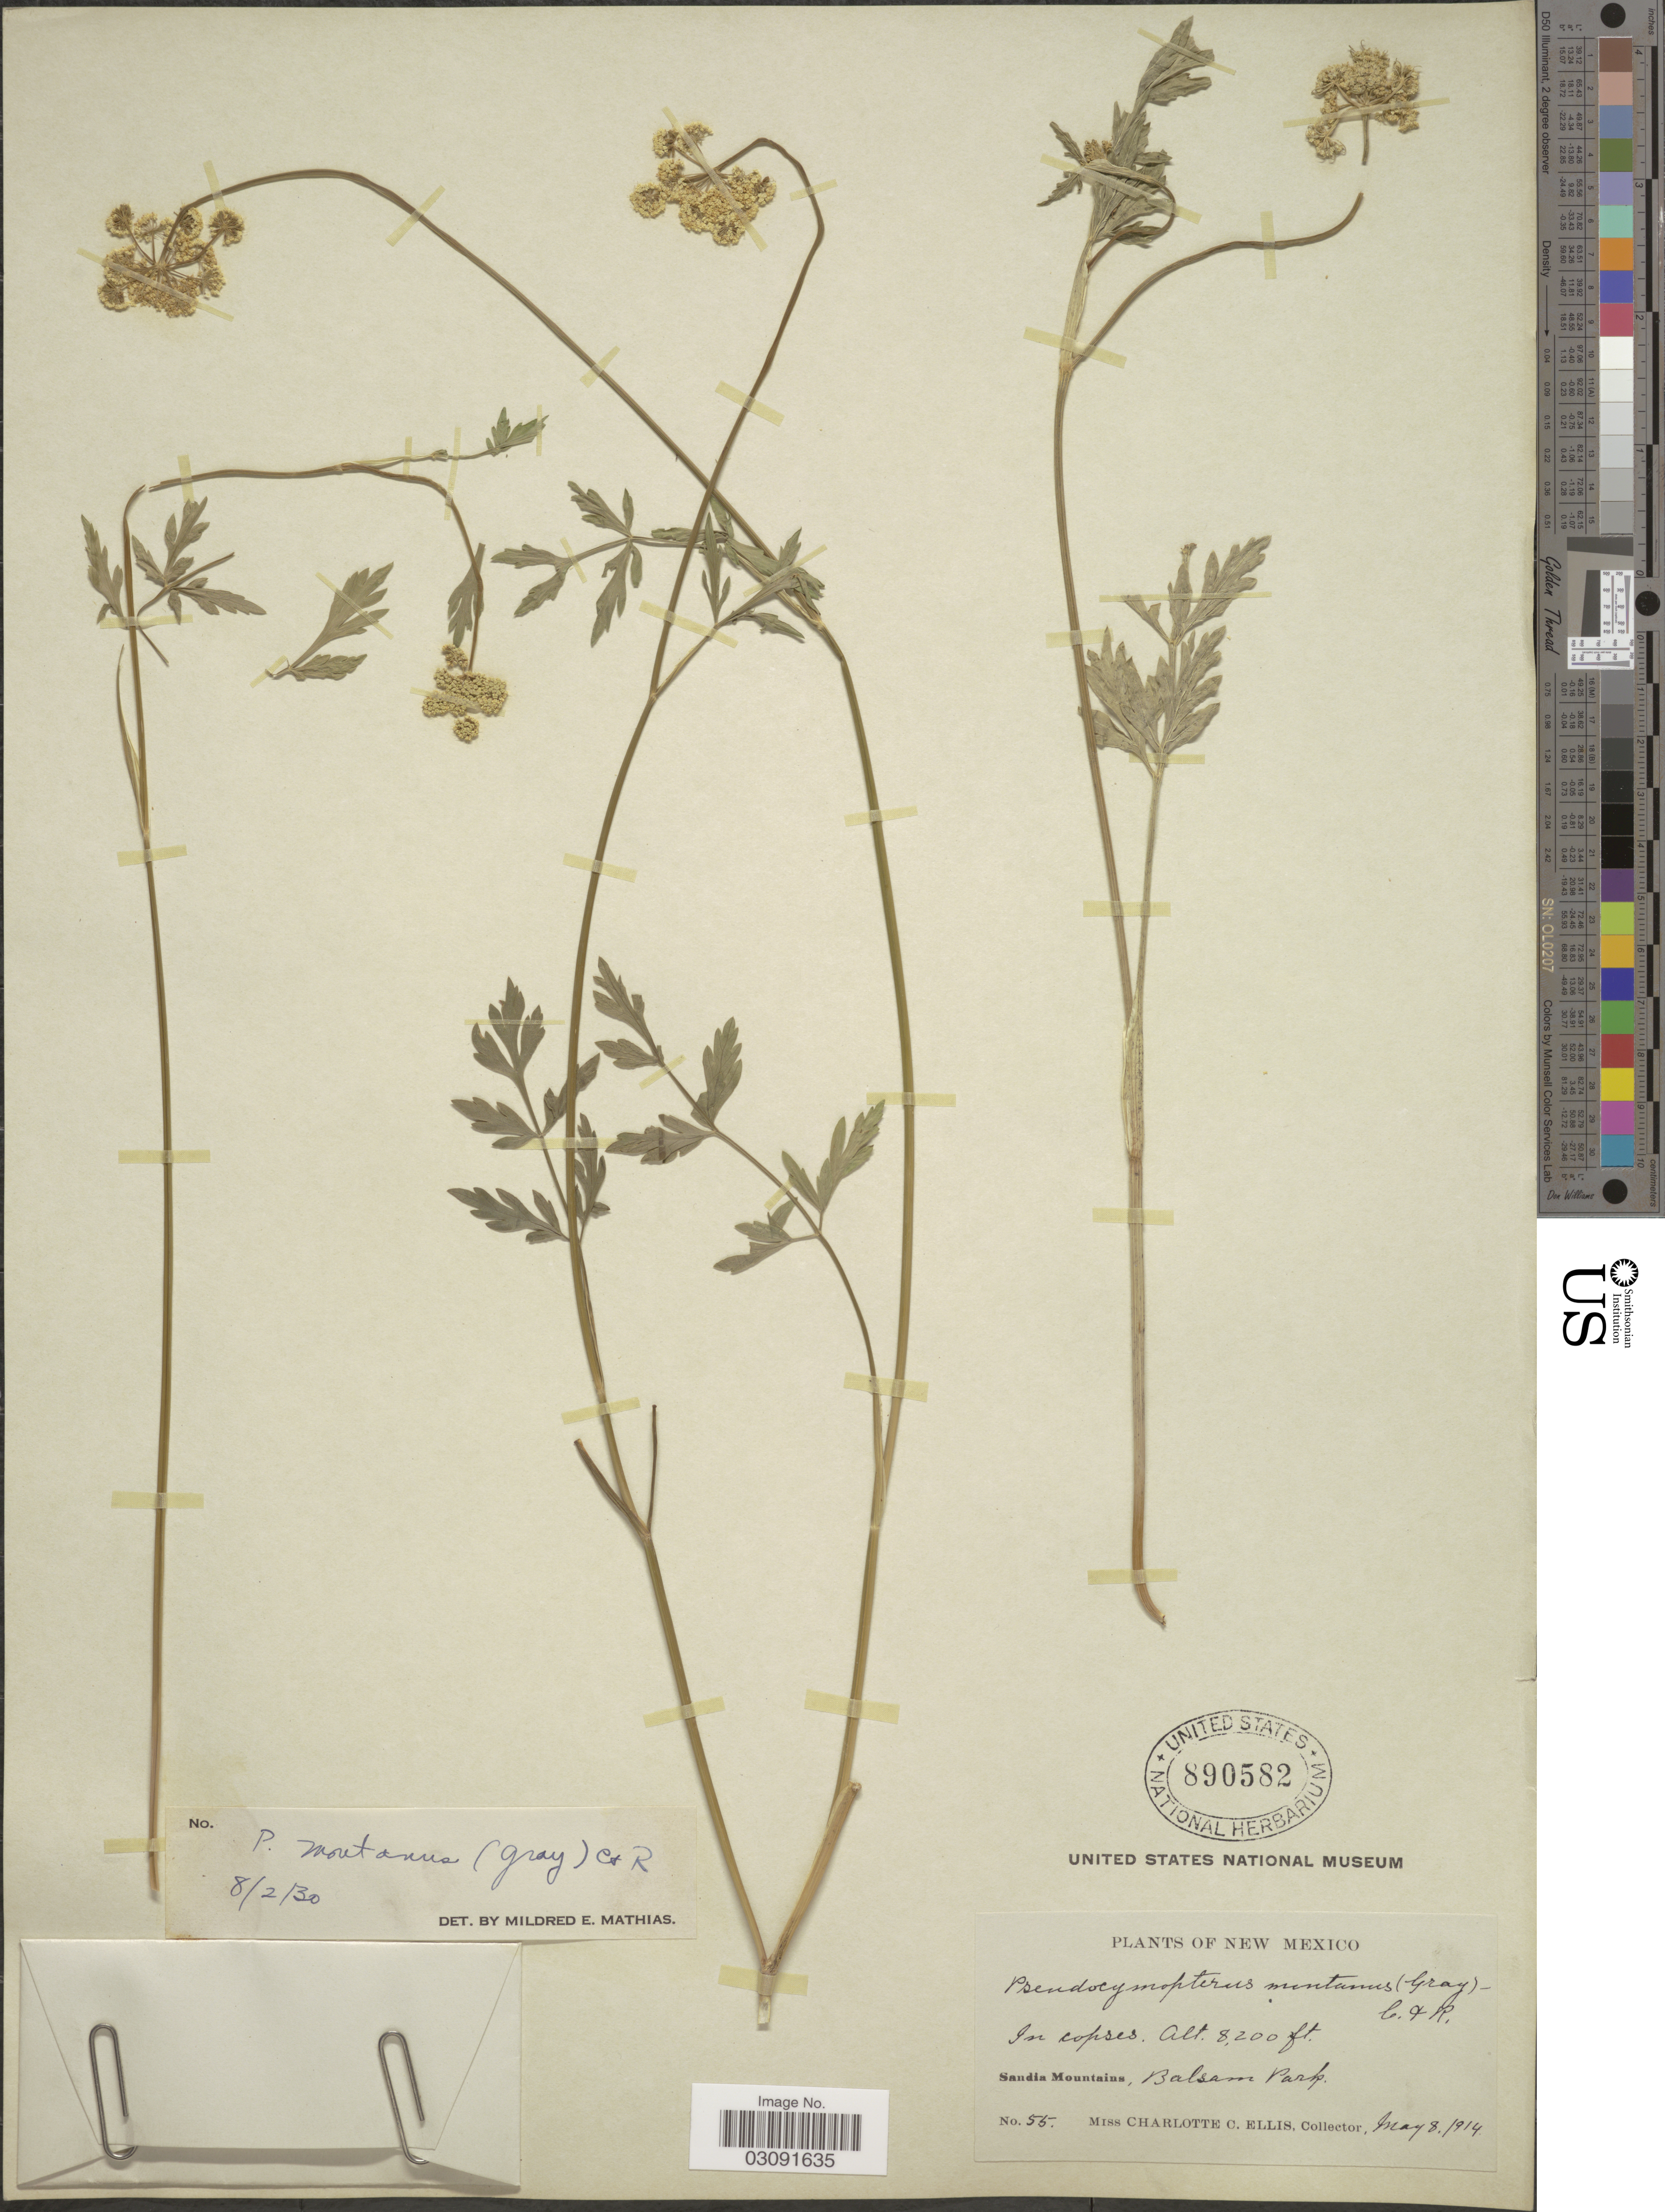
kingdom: Plantae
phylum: Tracheophyta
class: Magnoliopsida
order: Apiales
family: Apiaceae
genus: Pseudocymopterus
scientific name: Pseudocymopterus montanus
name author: (A. Gray) J.M. Coult. & Rose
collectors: C. C. Ellis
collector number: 55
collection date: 1914-05-08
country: United States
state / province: New Mexico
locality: Sandia Mountains, Balsam Park.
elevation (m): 2499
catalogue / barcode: US 890582